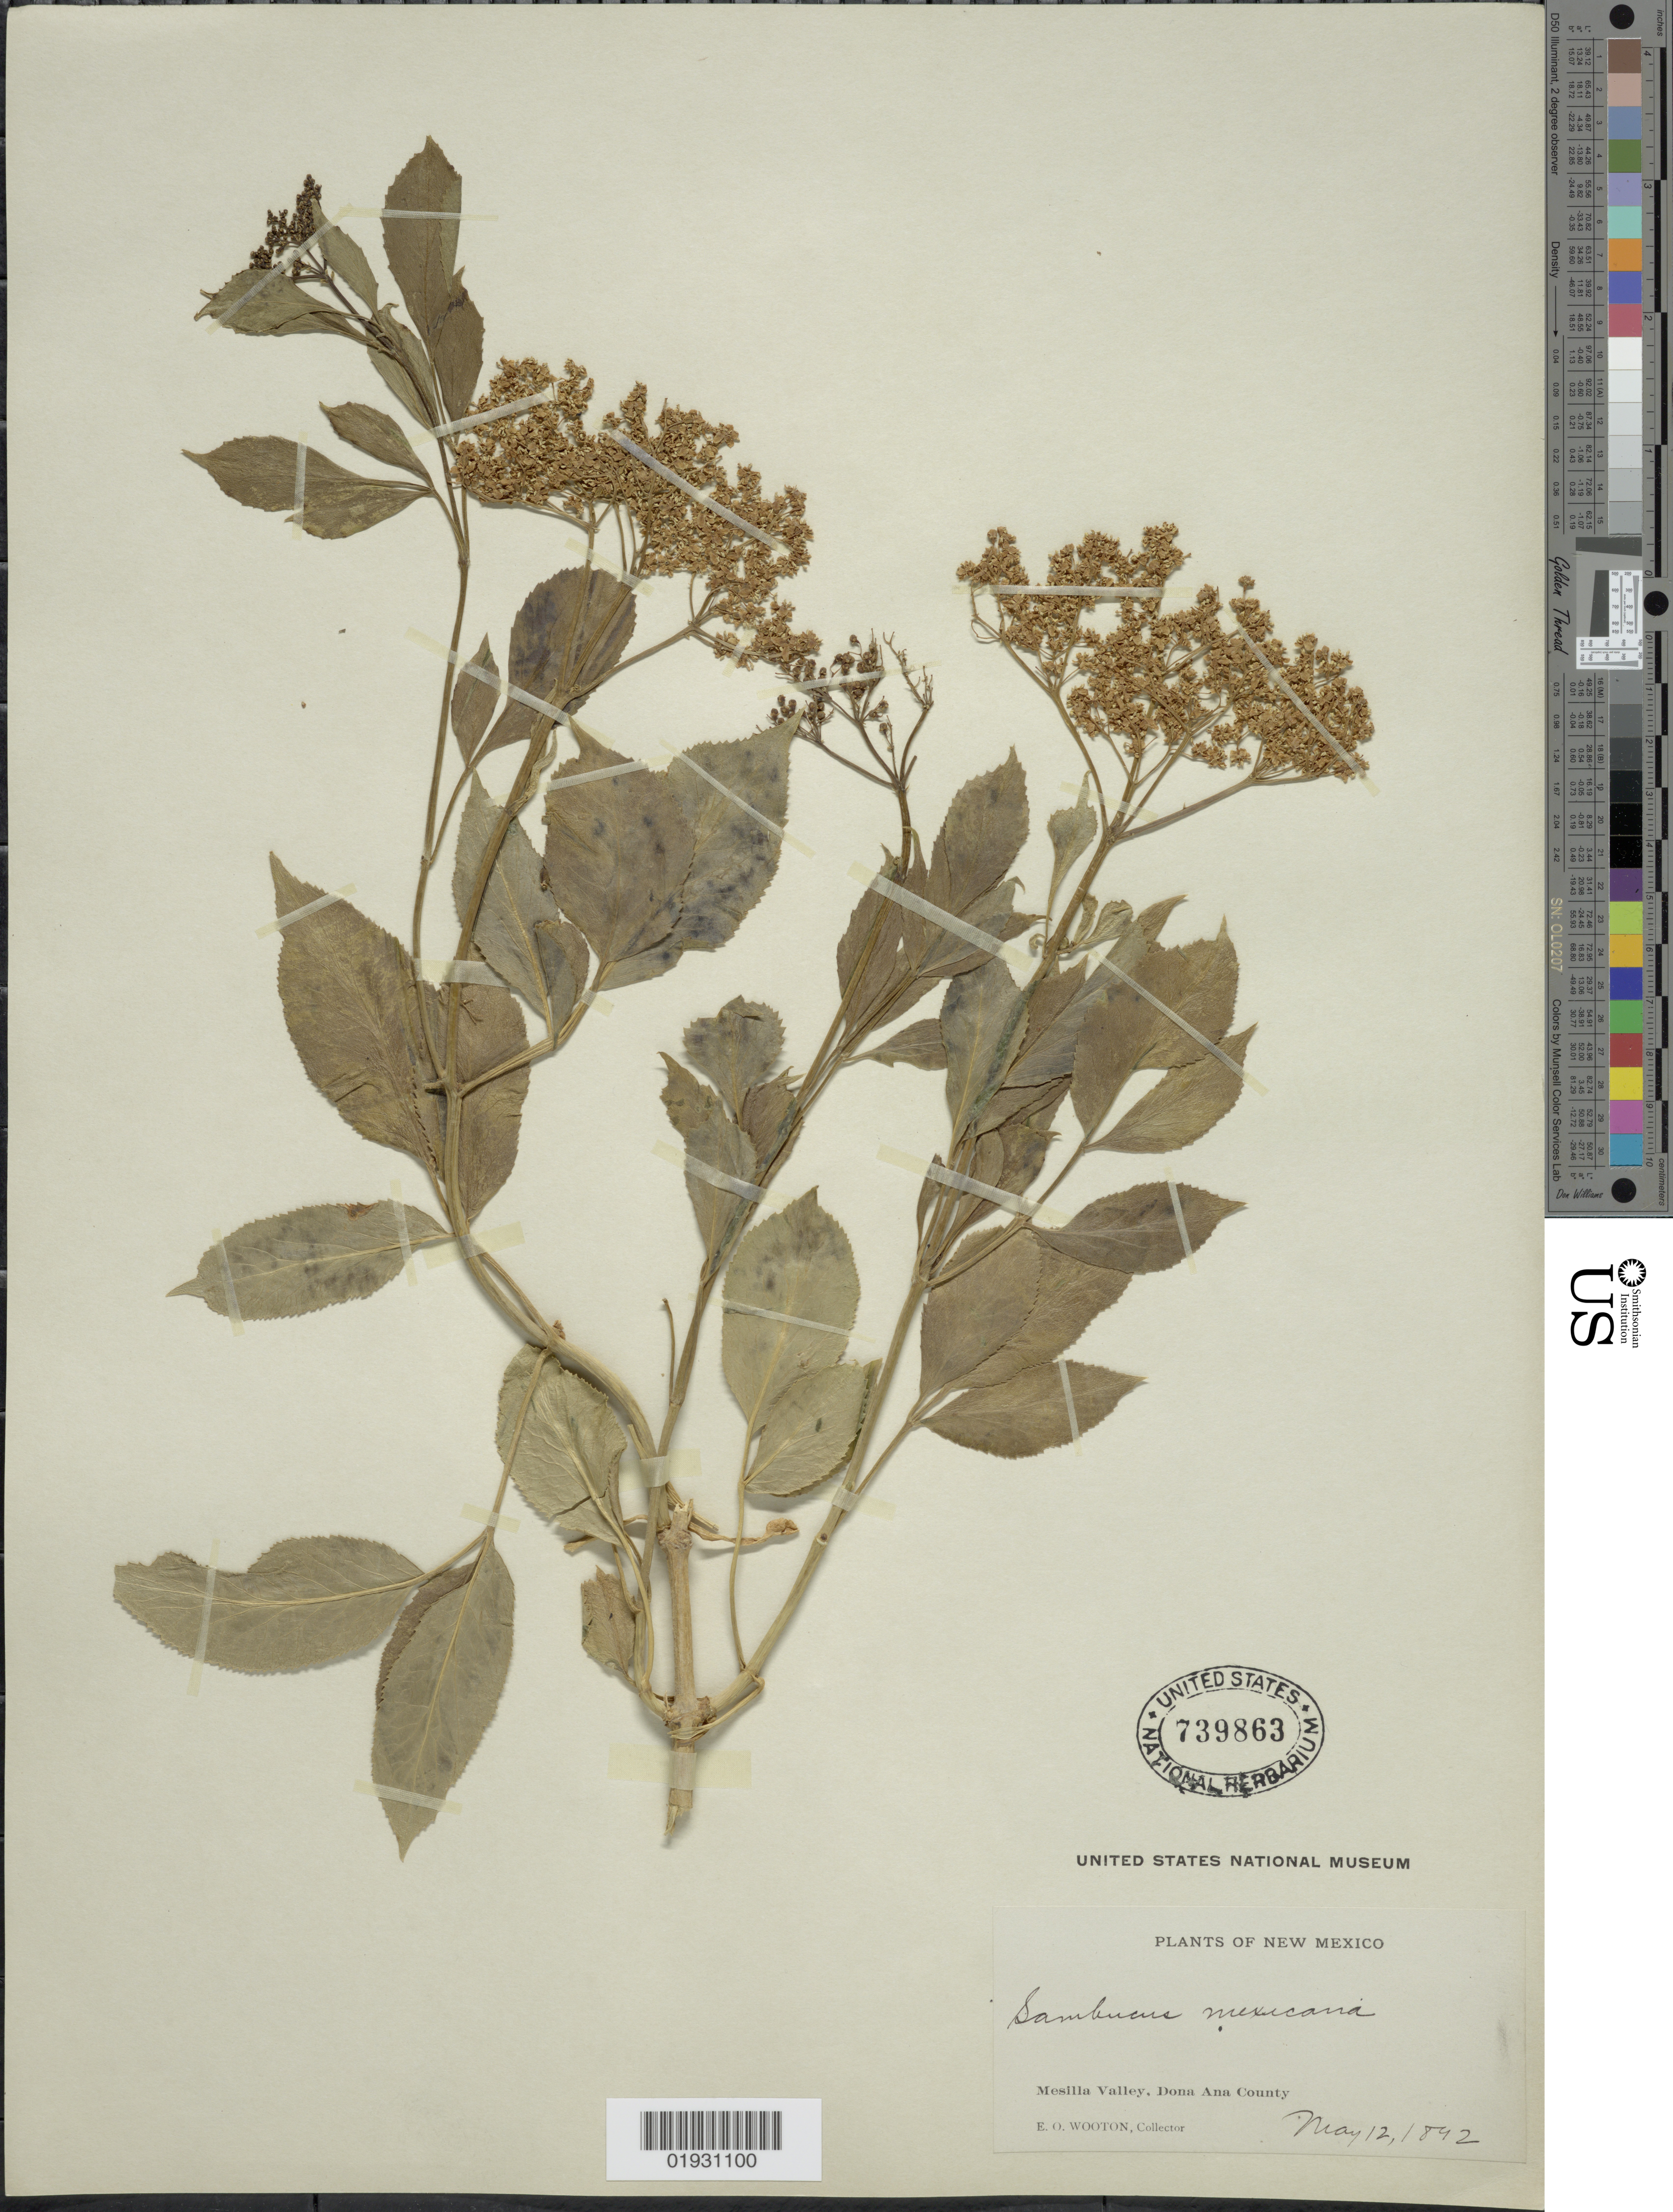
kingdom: Plantae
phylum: Tracheophyta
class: Magnoliopsida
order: Dipsacales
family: Viburnaceae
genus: Sambucus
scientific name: Sambucus mexicana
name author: C. Presl ex DC.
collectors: E. O. Wooton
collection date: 1892-05-12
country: United States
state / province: New Mexico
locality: Mesilla Valley, Doma Ana County.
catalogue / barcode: US 739863